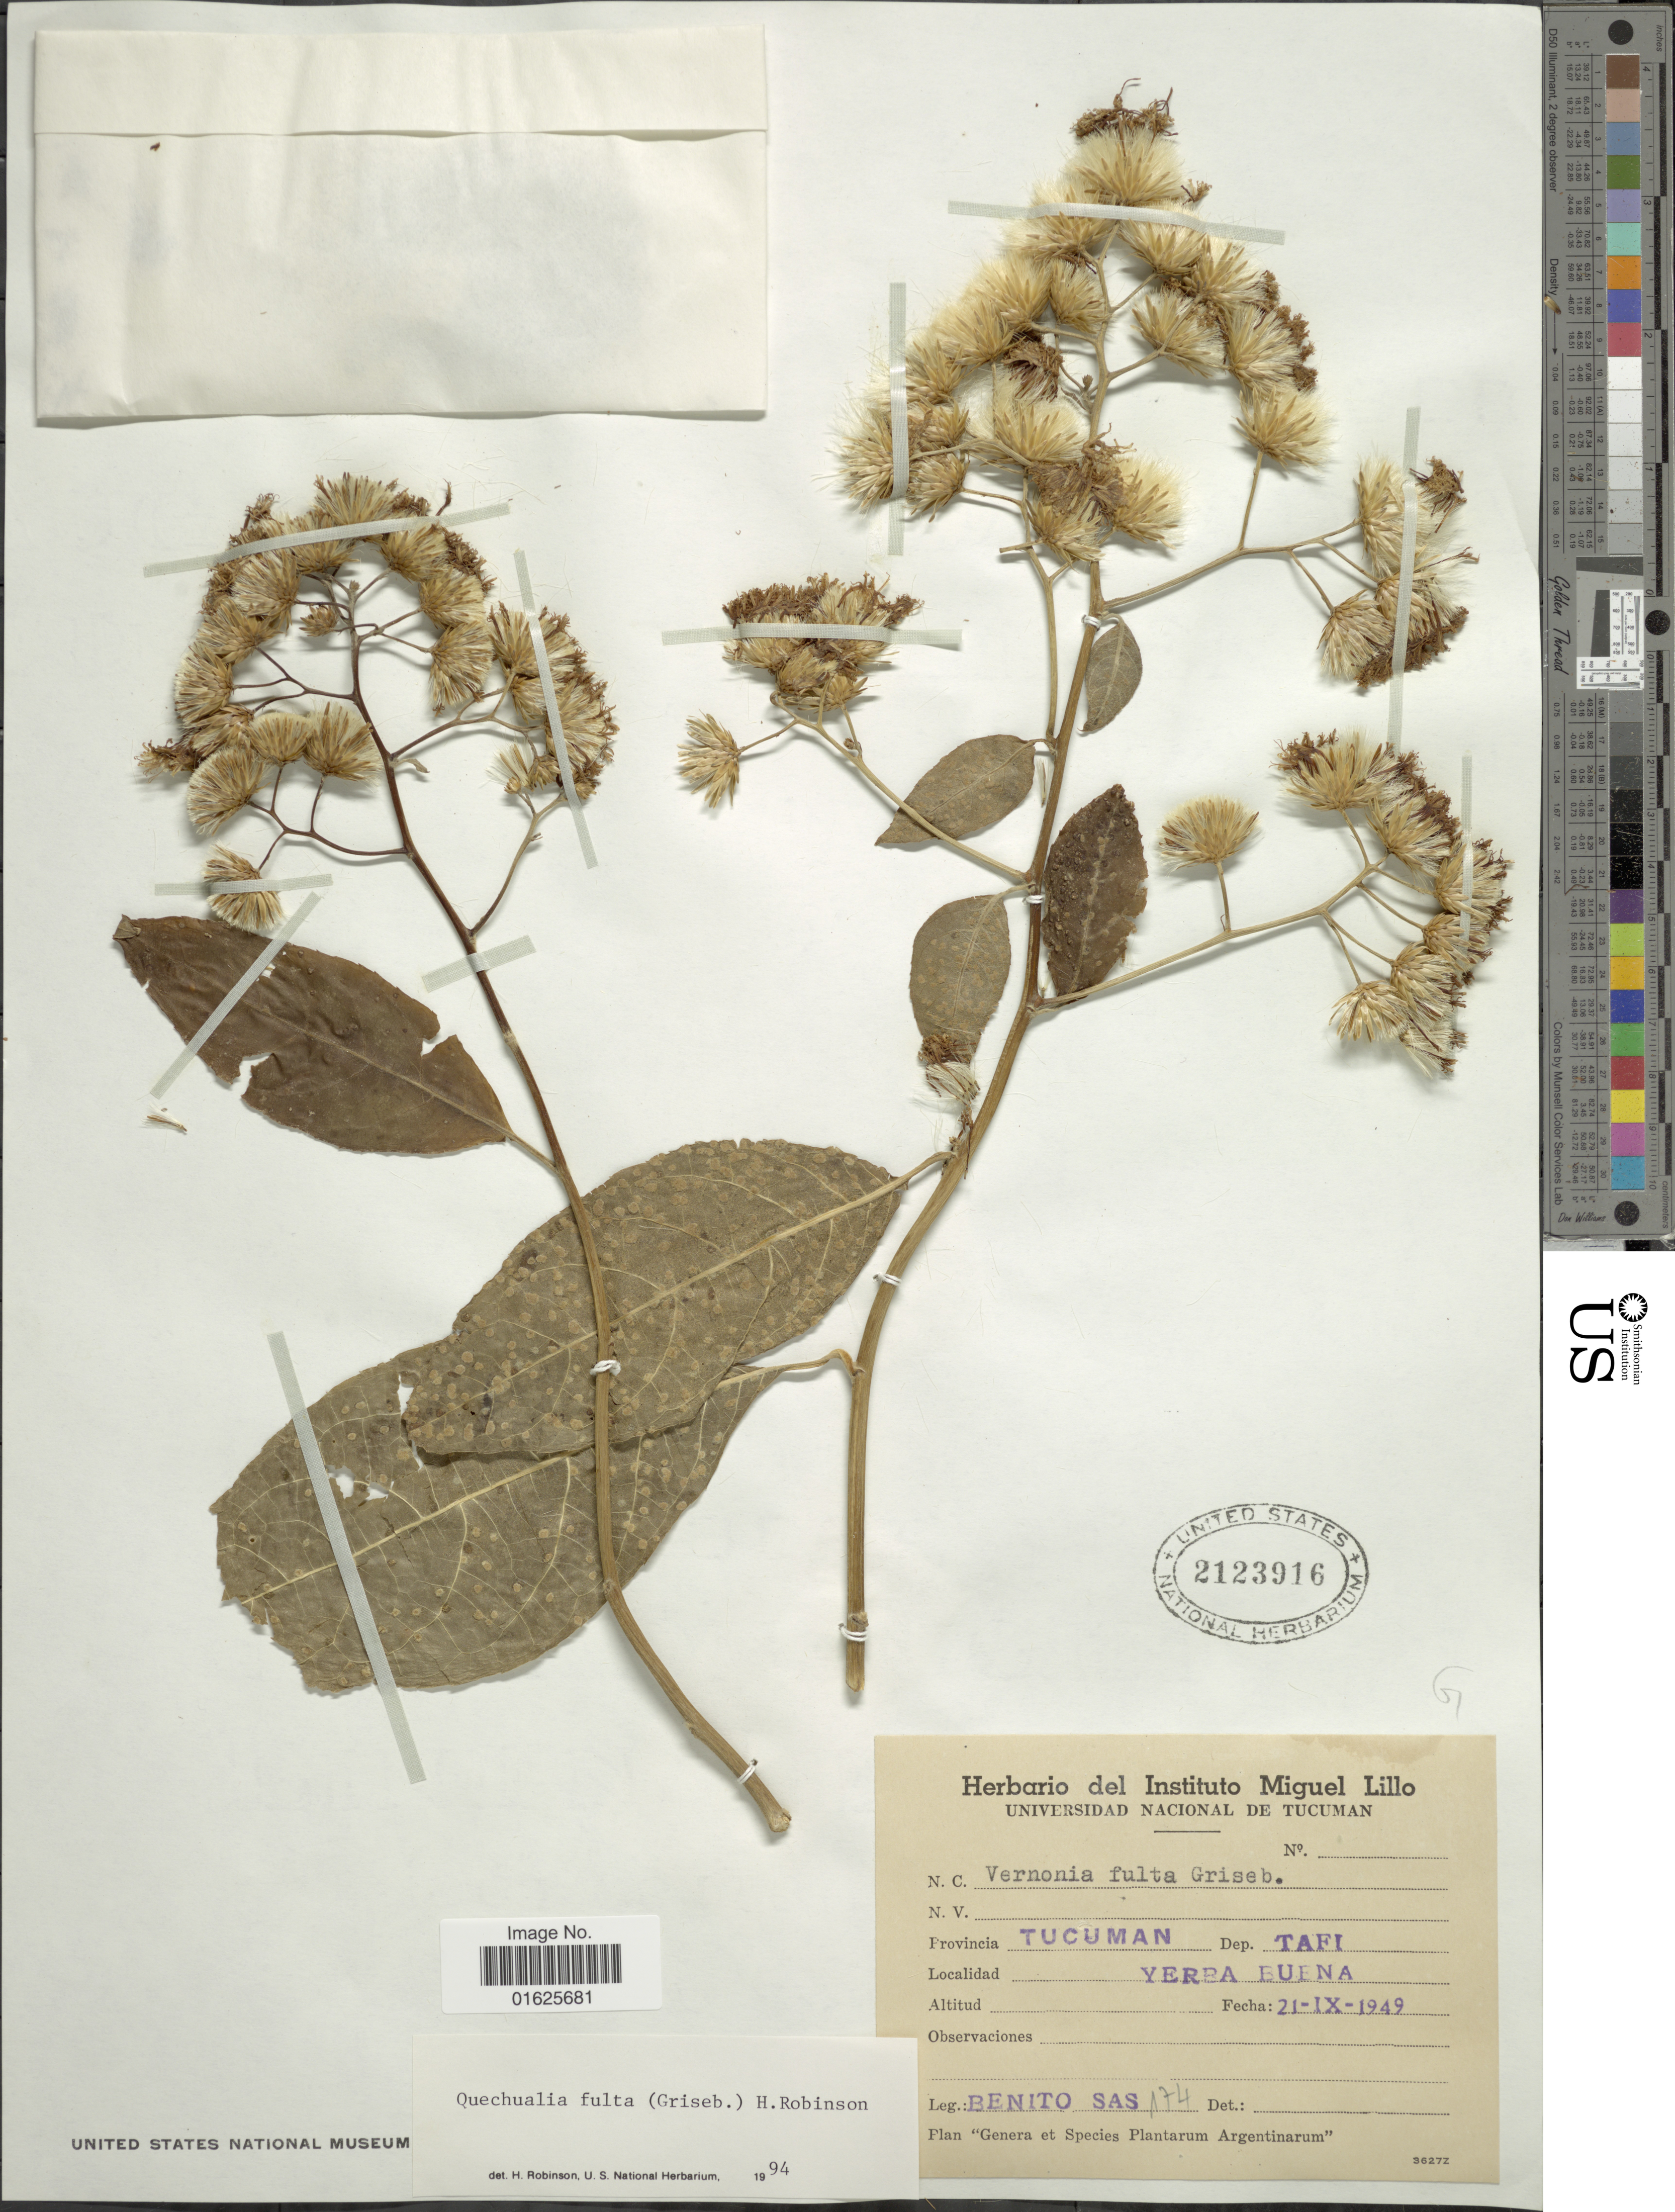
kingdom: Plantae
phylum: Tracheophyta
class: Magnoliopsida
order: Asterales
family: Asteraceae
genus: Quechualia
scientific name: Quechualia fulta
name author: (Griseb.) H. Rob.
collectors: B. Sás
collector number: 174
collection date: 1949-09-21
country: Argentina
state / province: Tucuman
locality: Dep. Tafi, Yerba Buena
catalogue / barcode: US 2123916